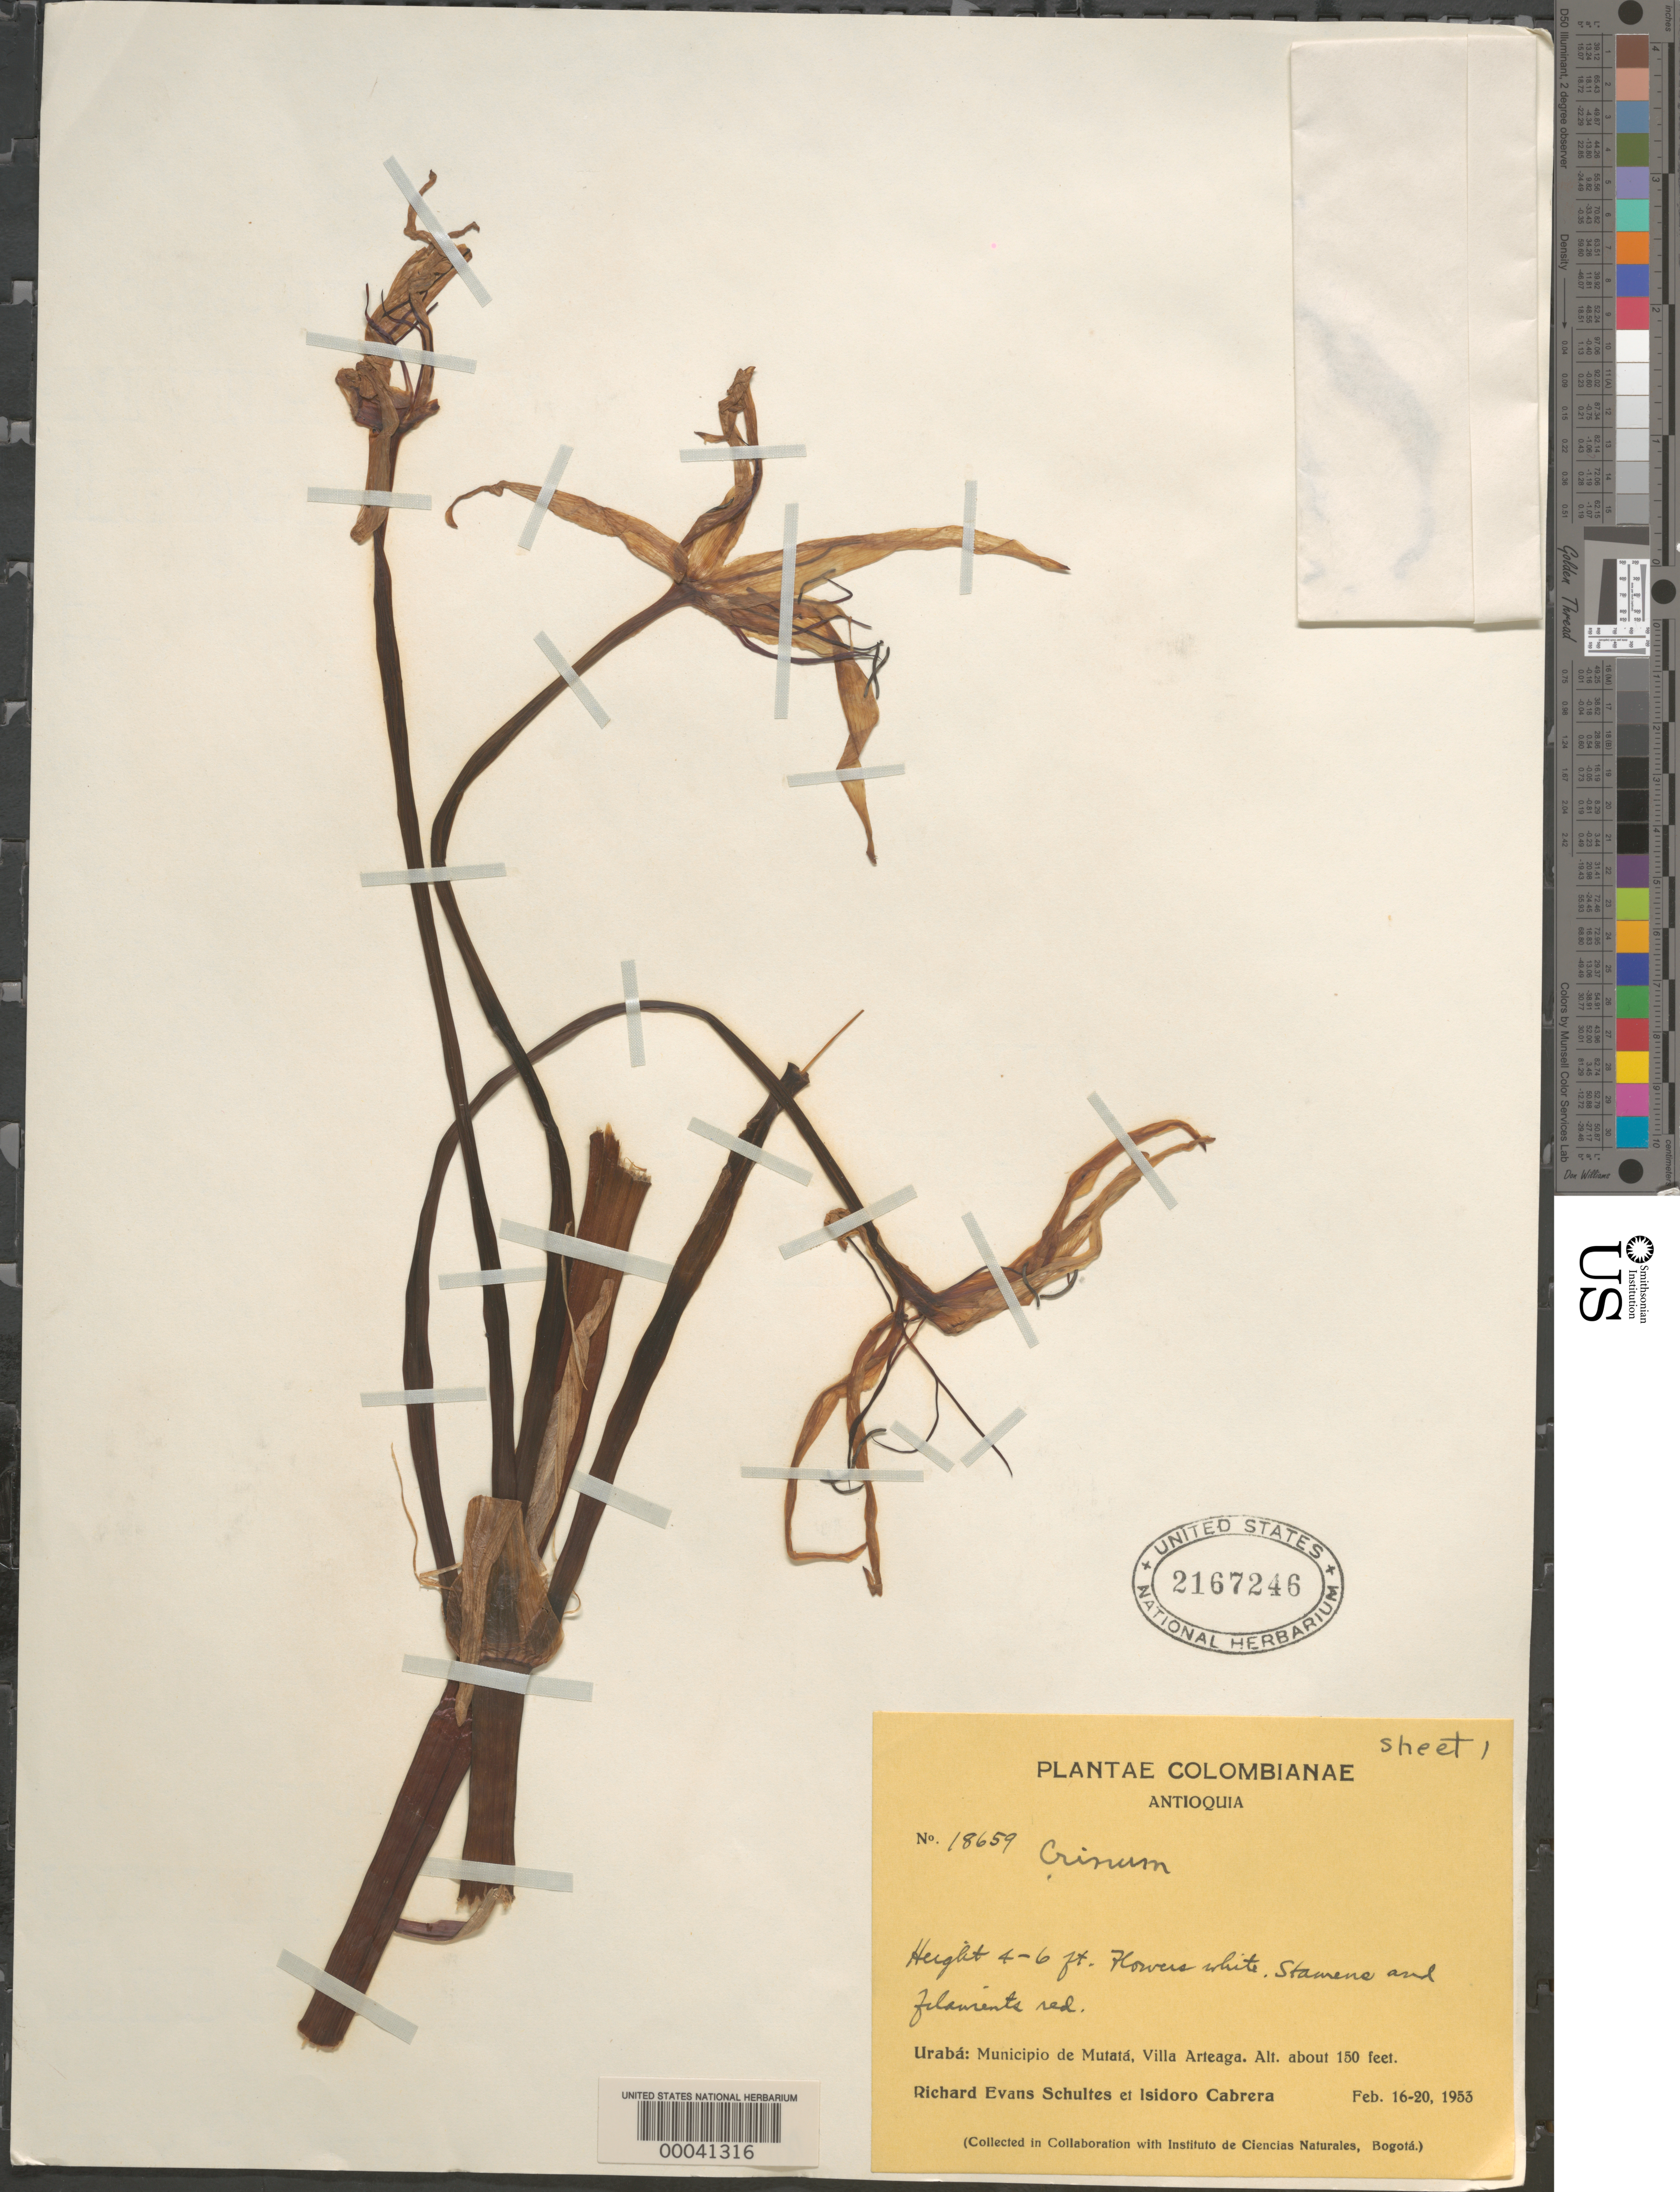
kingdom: Plantae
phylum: Tracheophyta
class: Liliopsida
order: Asparagales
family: Amaryllidaceae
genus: Crinum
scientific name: Crinum sp.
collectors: R. E. Schultes & I. Cabrera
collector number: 18659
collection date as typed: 16 Feb 1953 to 20 Feb 1953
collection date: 1953-02-16/1953-02-20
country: Colombia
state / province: Antioquia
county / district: Mutatá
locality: Villa Arteaga, Uraba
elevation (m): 46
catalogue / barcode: US 2167246